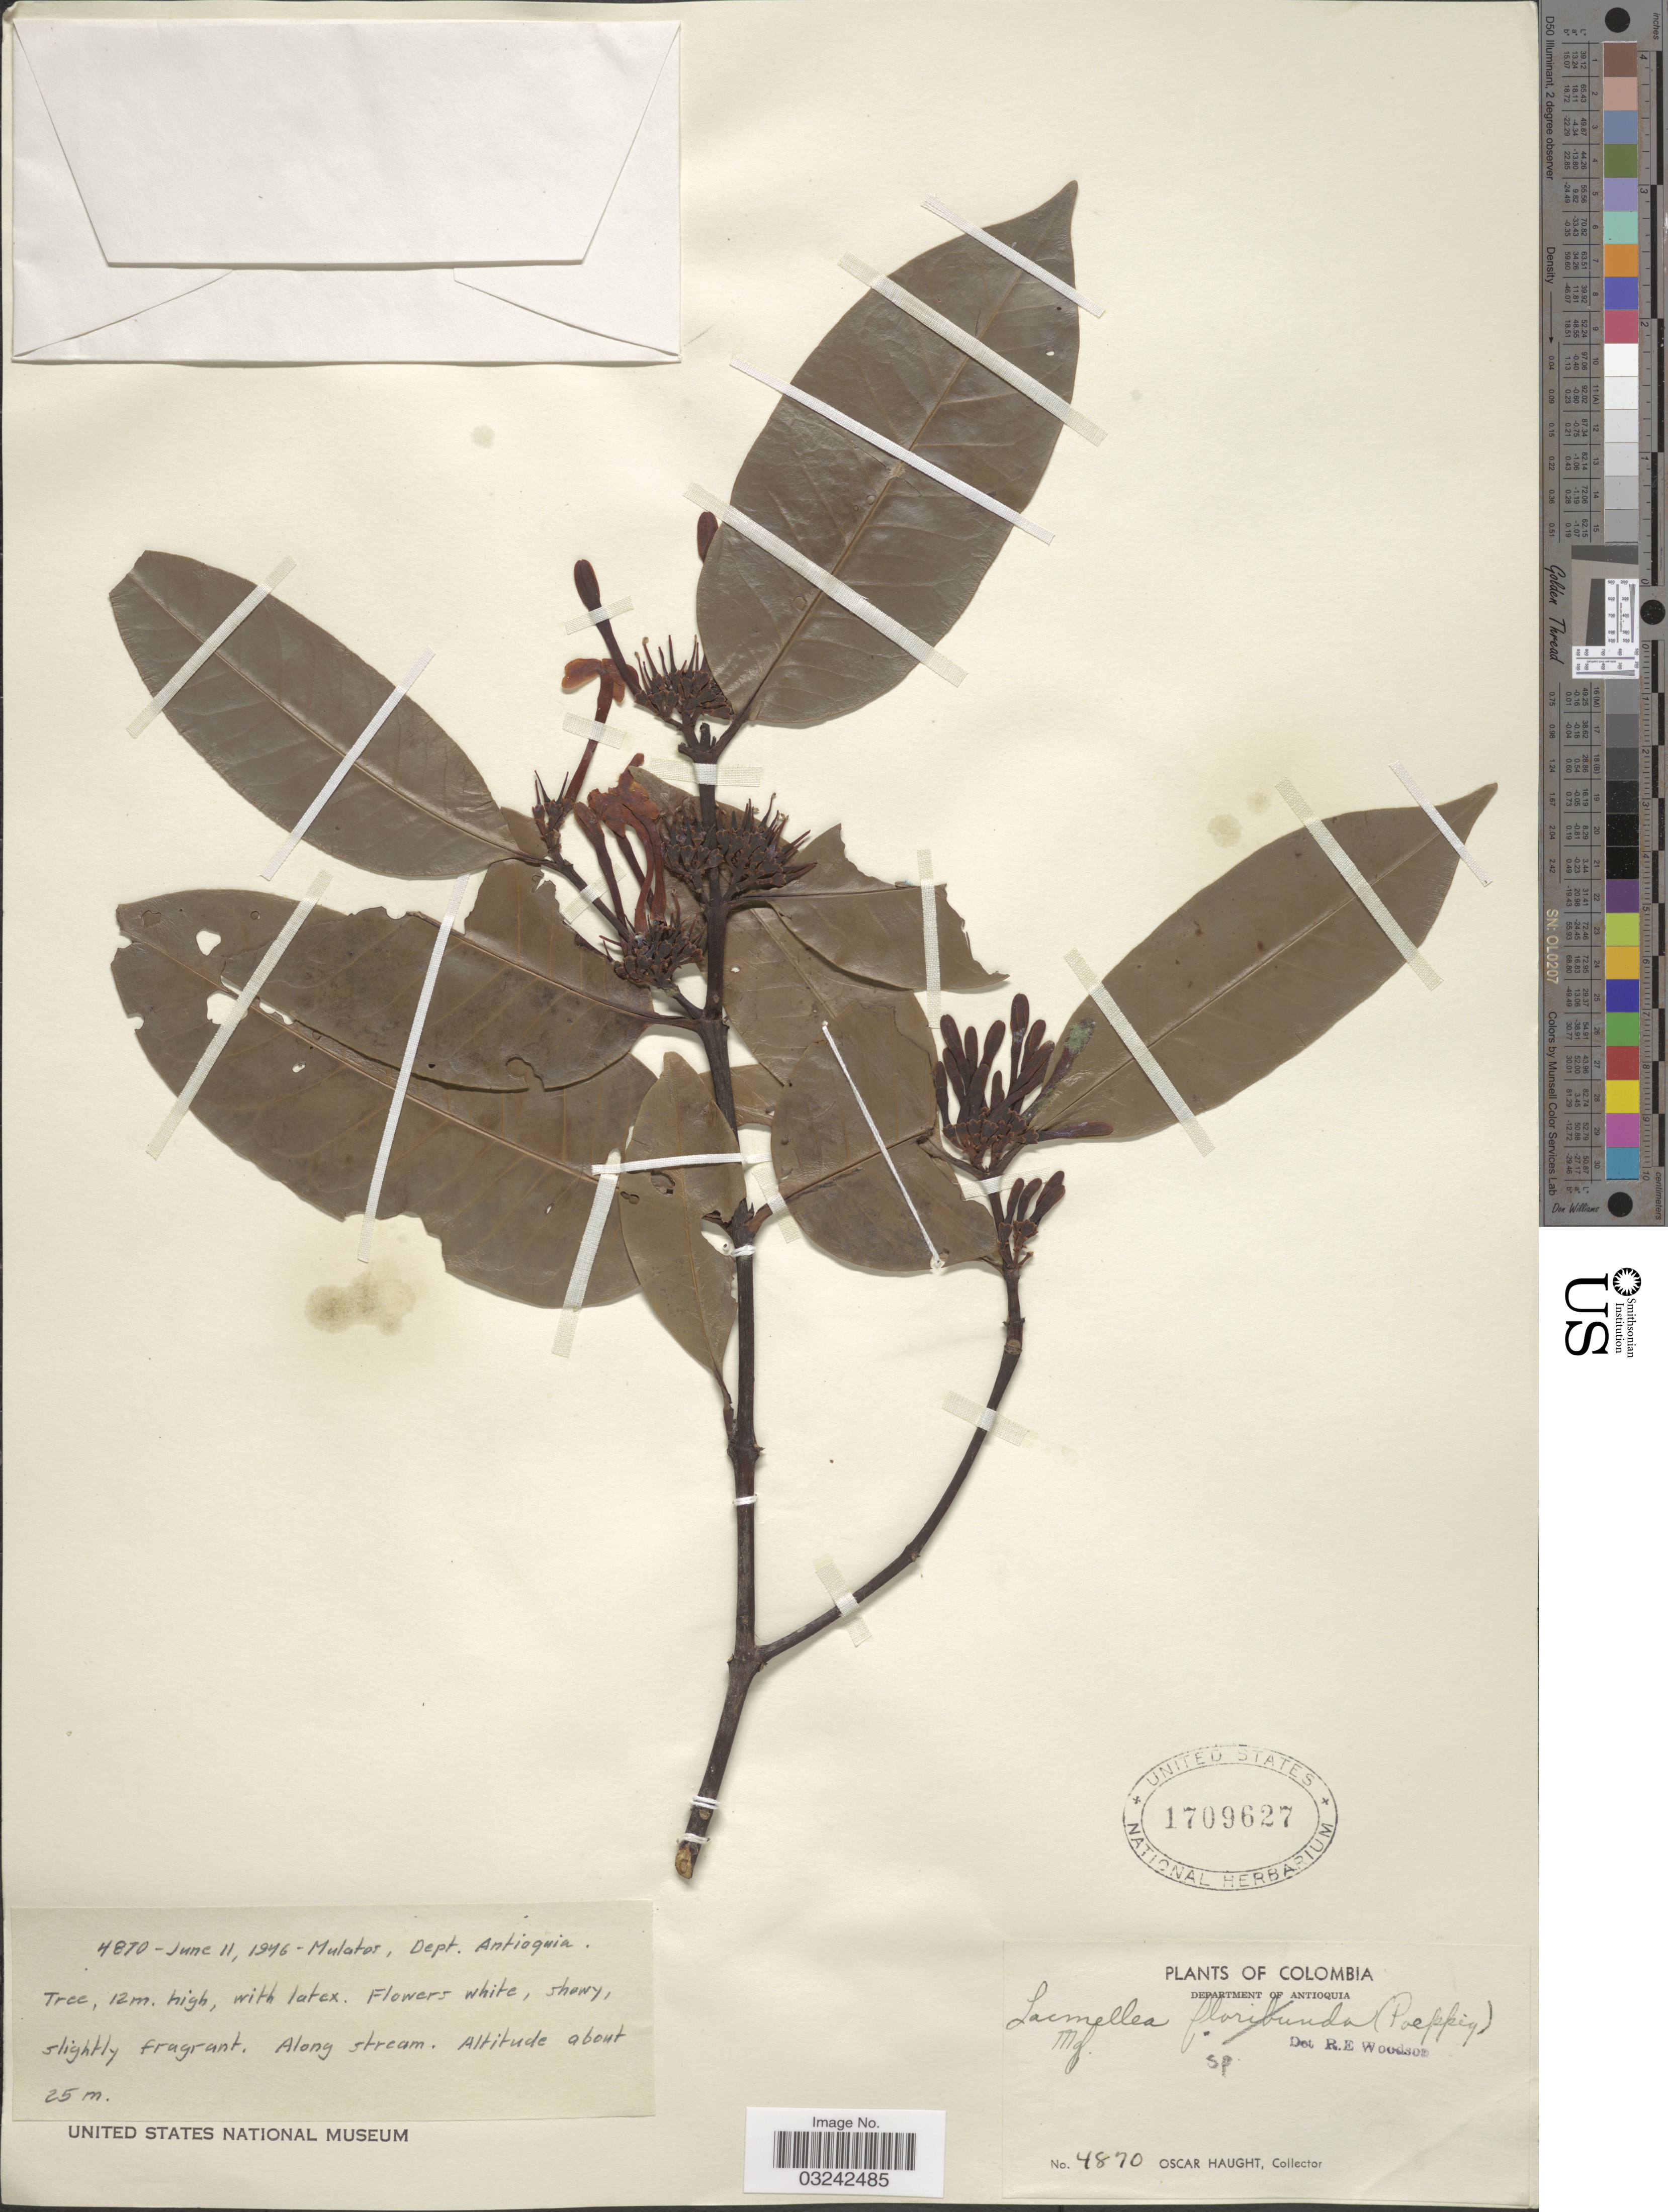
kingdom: Plantae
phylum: Tracheophyta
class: Magnoliopsida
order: Gentianales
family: Apocynaceae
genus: Lacmellea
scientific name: Lacmellea sp.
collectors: O. L. Haught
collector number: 4870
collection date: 1946-06-11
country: Colombia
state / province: Antioquia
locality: Mulatos, Department of Antioquia.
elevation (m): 25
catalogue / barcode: US 1709627